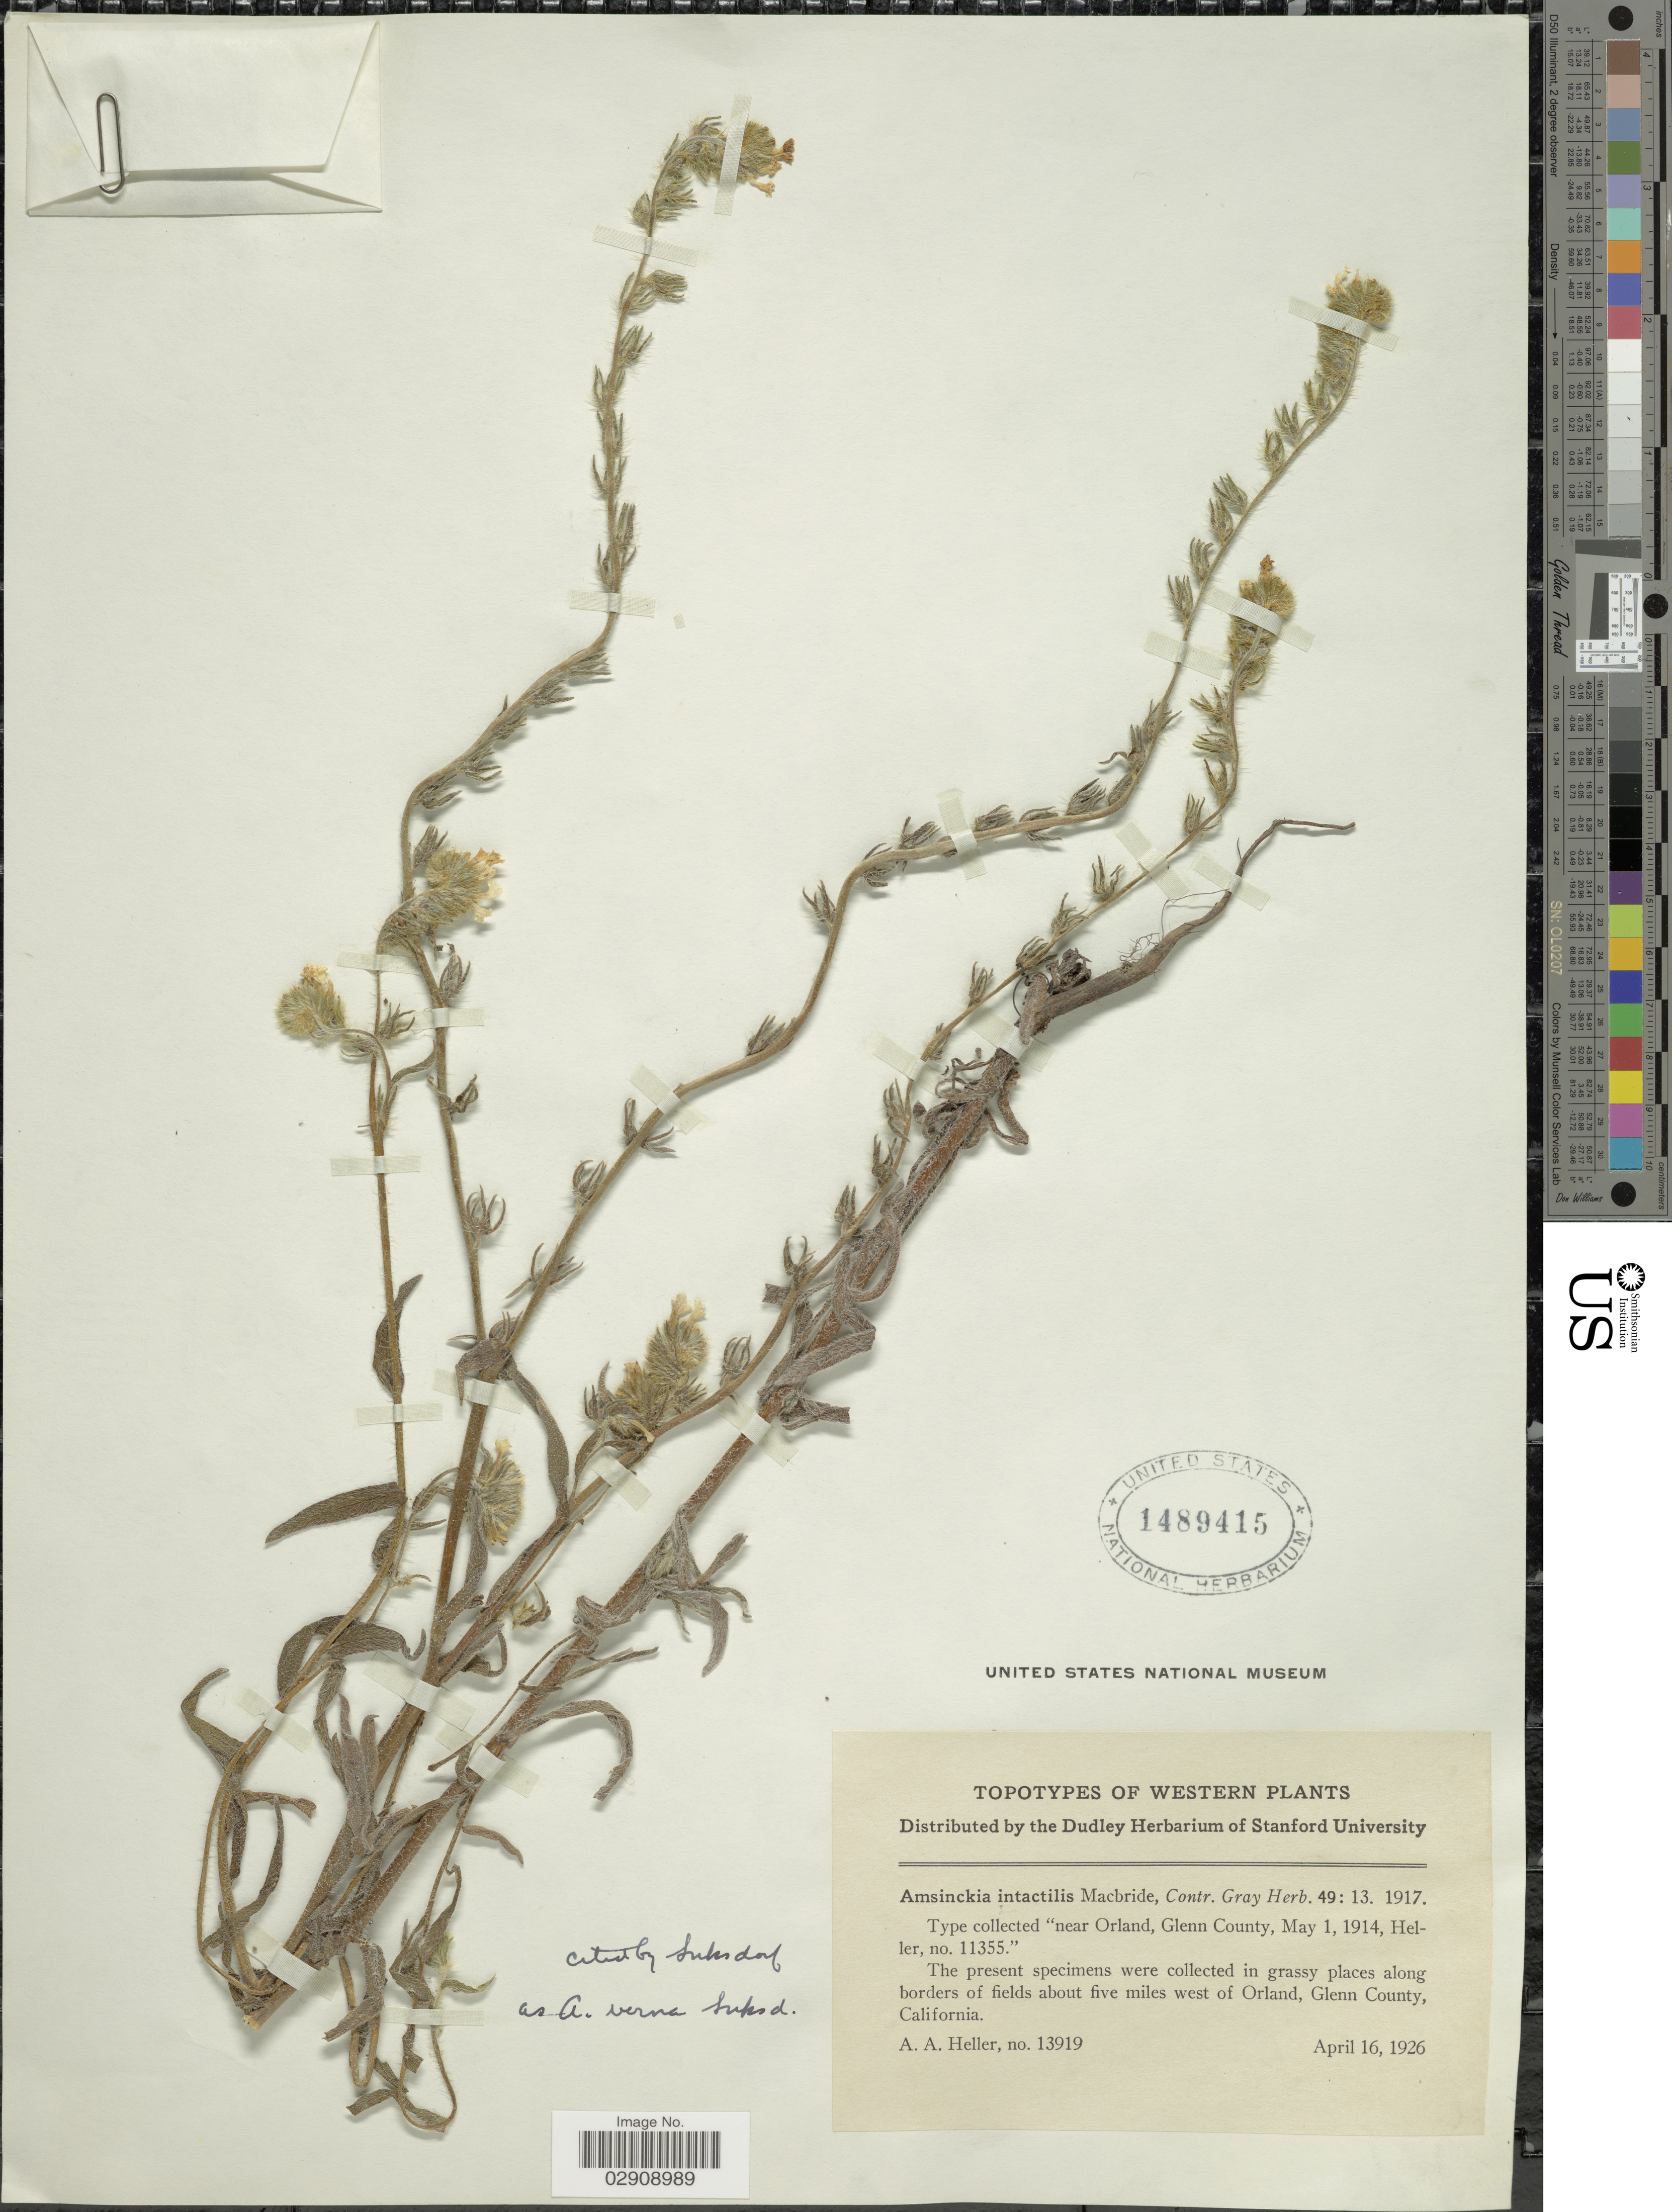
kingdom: Plantae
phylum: Tracheophyta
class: Magnoliopsida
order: Boraginales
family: Boraginaceae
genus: Amsinckia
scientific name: Amsinckia eastwoodiae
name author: J.F. Macbr.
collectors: A. A. Heller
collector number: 13919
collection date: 1926-04-16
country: United States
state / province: California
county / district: Glenn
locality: About five miles west of Orland, Glenn County, California. Western.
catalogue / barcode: US 1489415